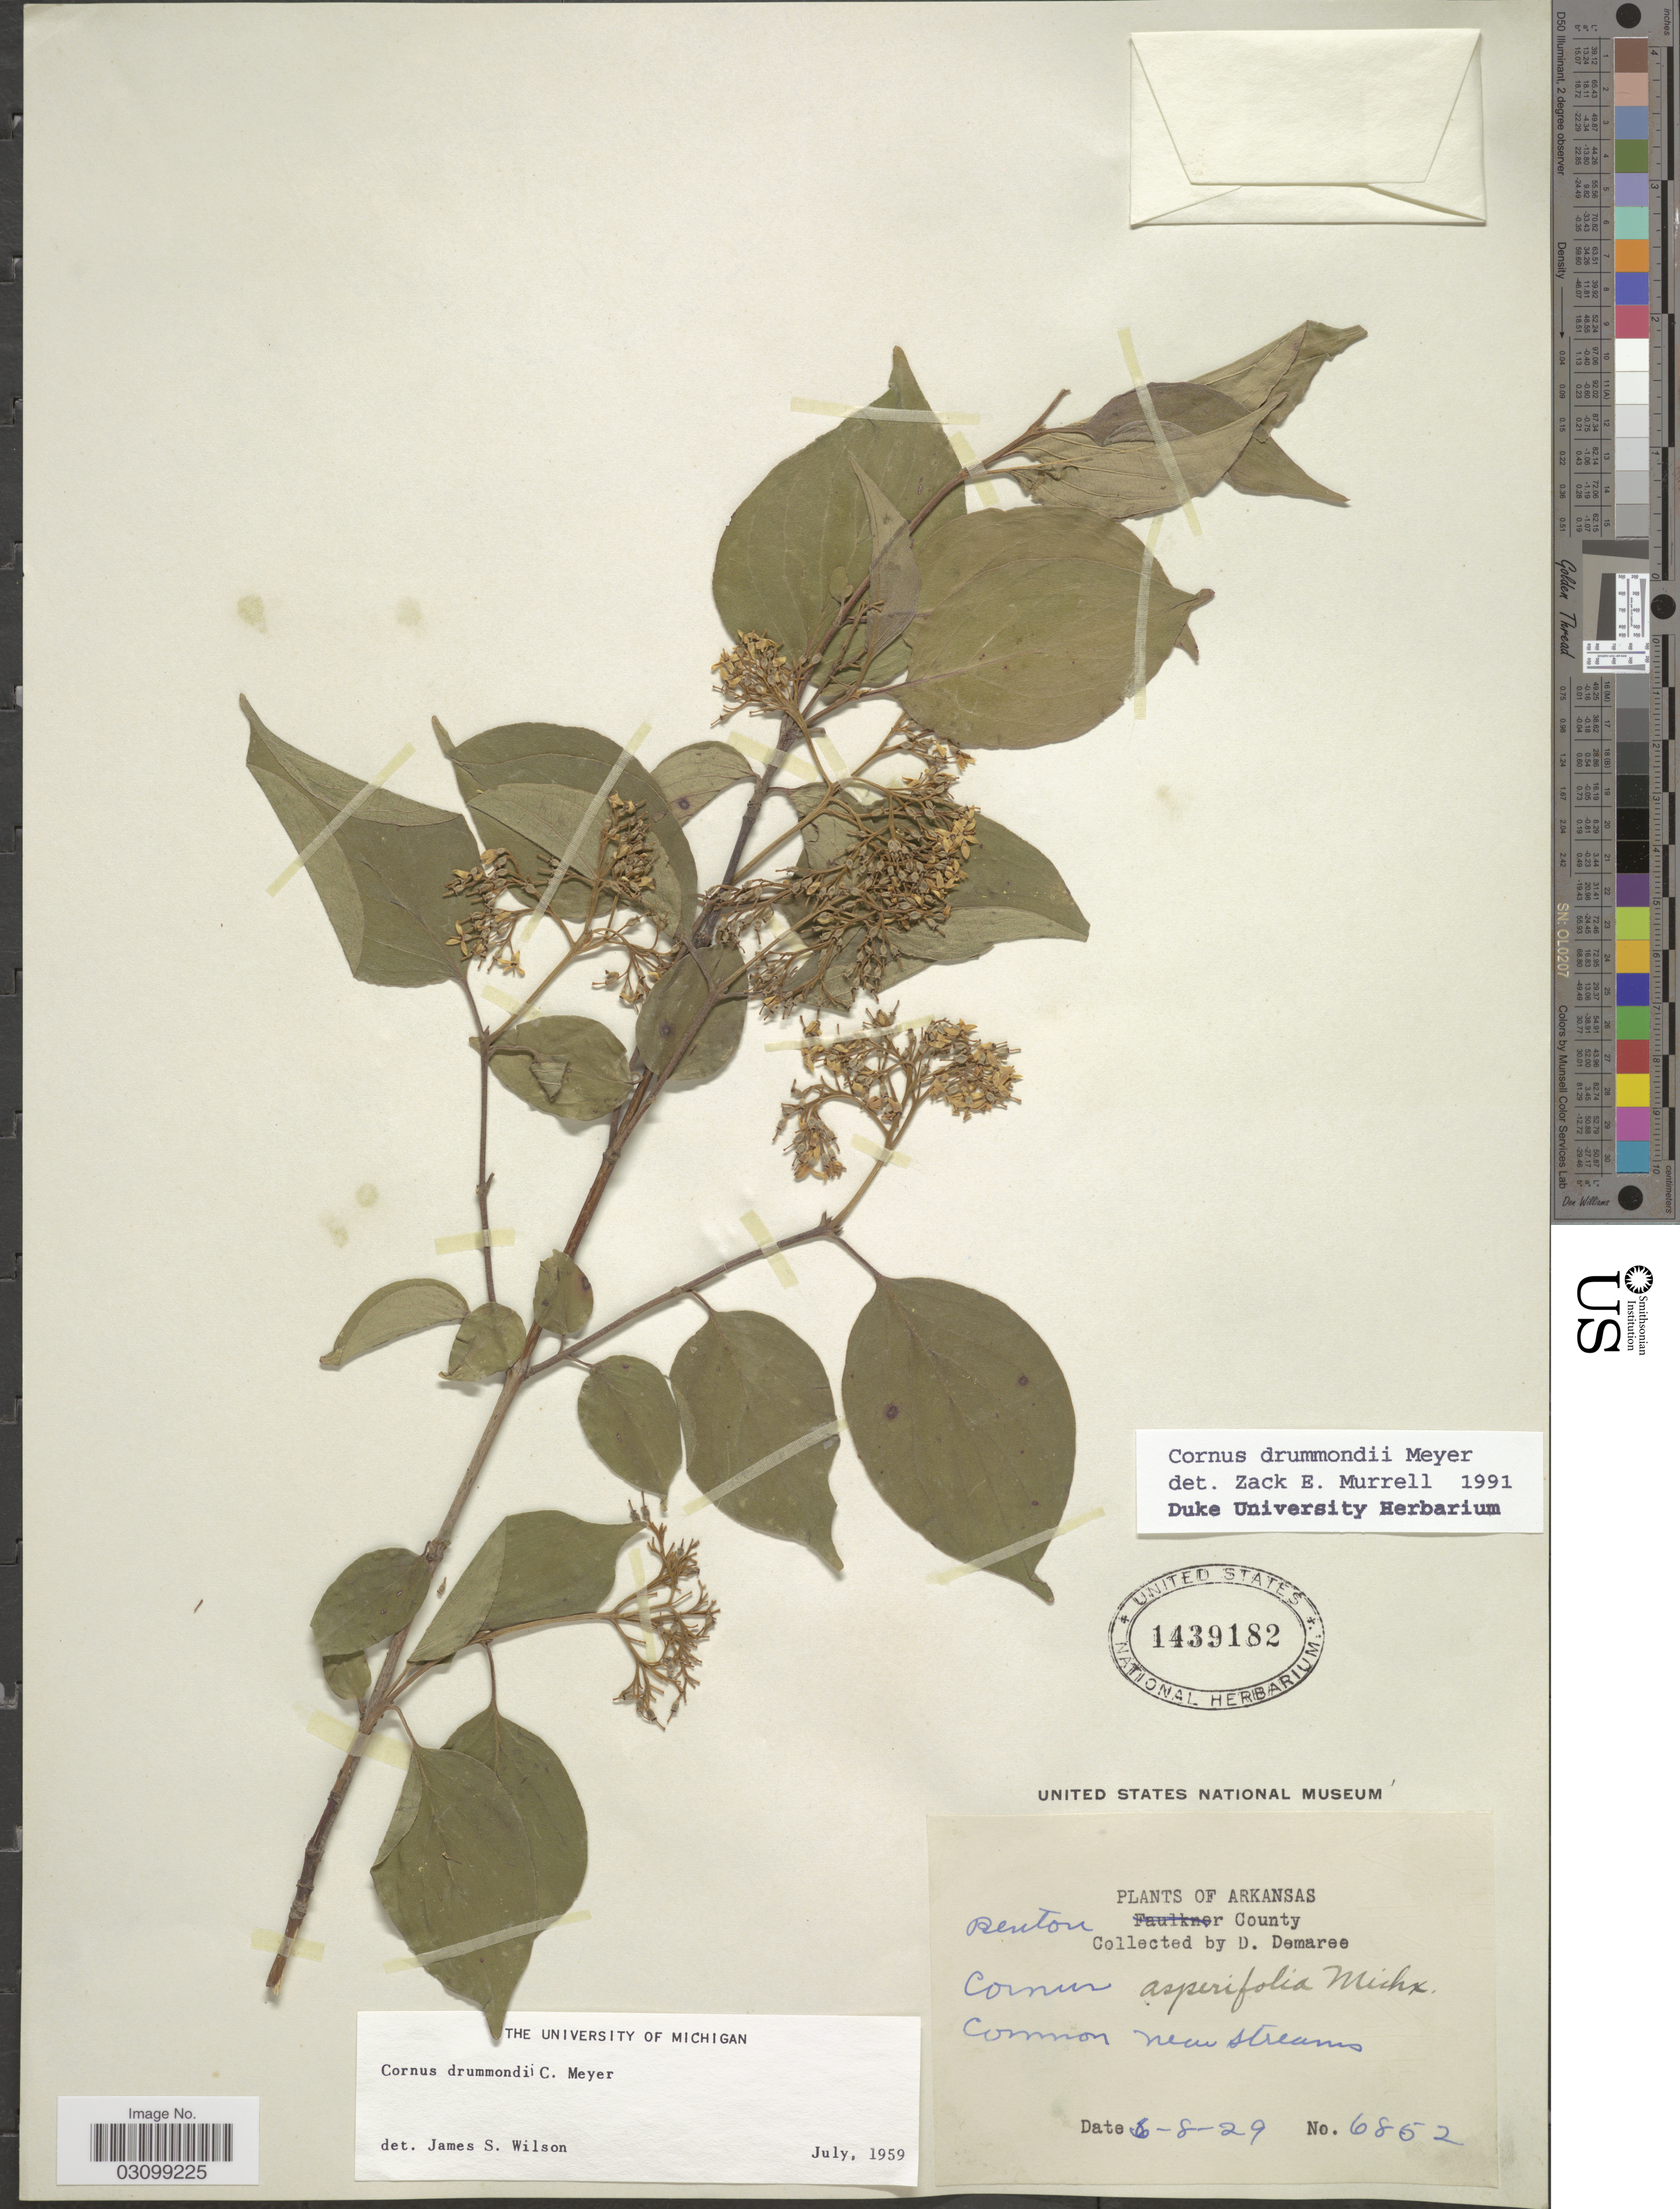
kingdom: Plantae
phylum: Tracheophyta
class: Magnoliopsida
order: Cornales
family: Cornaceae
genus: Cornus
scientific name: Cornus drummondii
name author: C.A. Mey.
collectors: D. Demaree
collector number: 6852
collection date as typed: Transcribed d/m/y: 8/8/29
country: United States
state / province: Arkansas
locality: Benton County. Common near streams.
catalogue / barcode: US 1439182